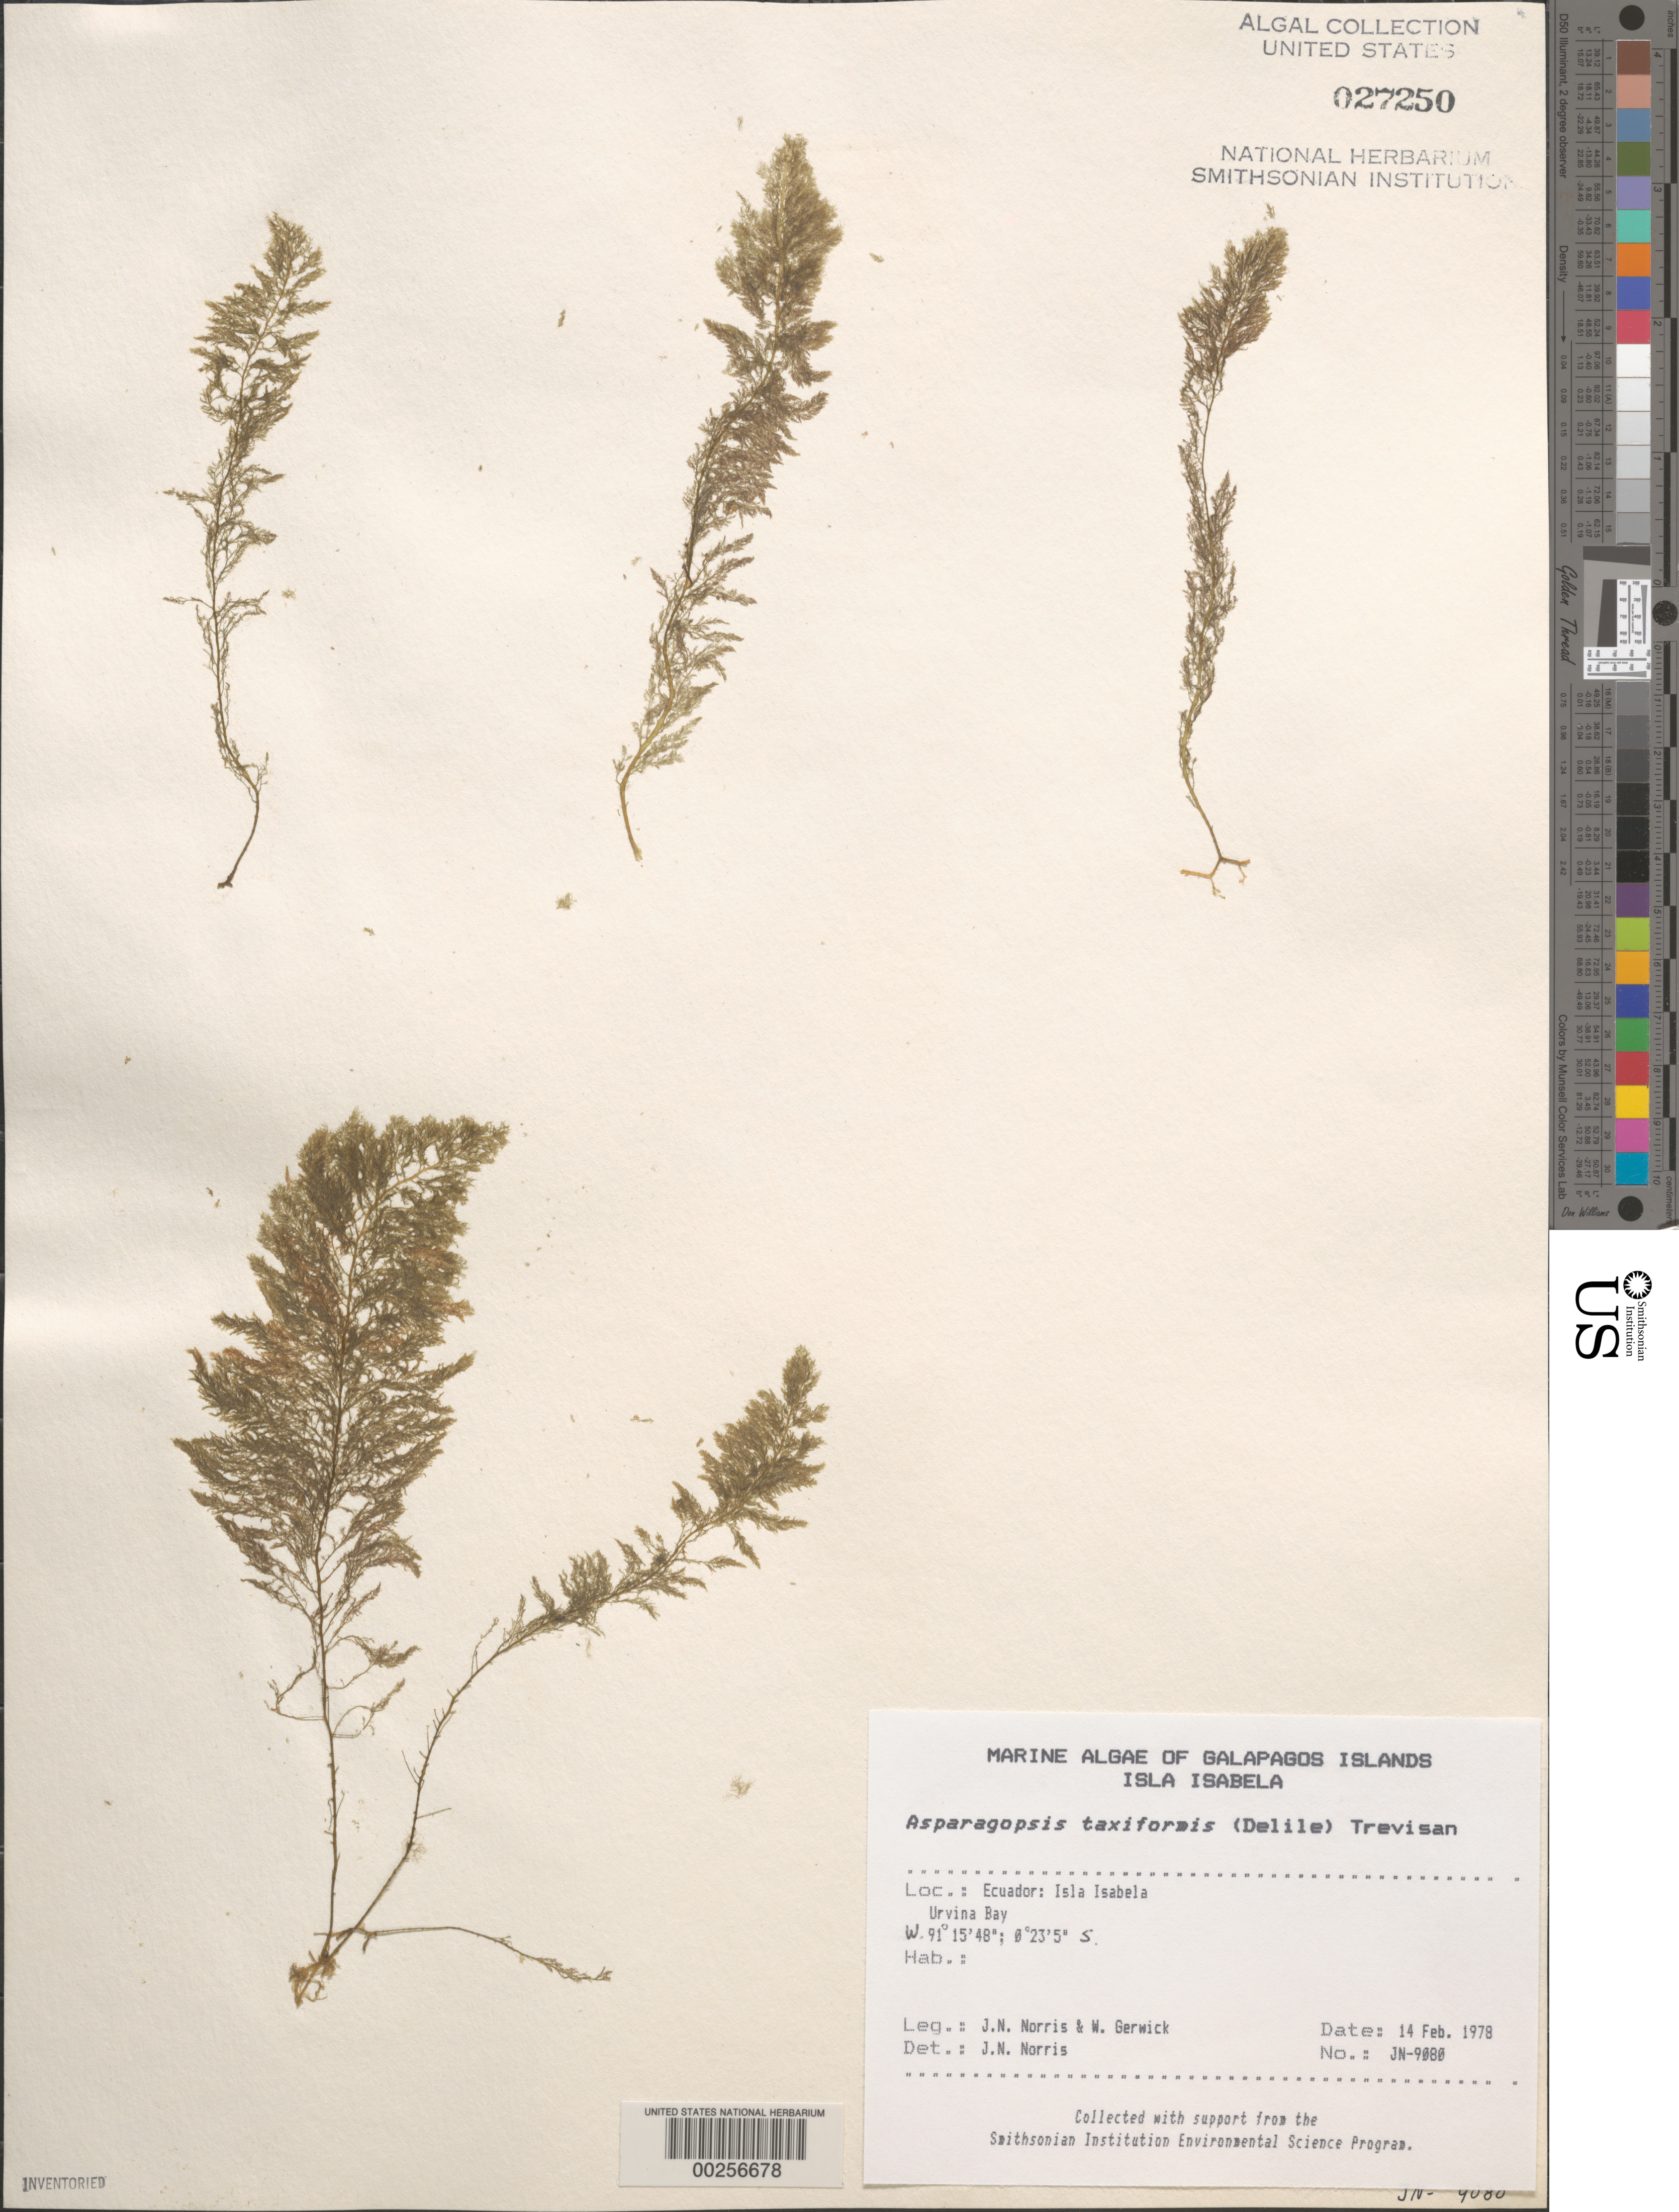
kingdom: Plantae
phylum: Rhodophyta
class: Florideophyceae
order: Bonnemaisoniales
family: Bonnemaisoniaceae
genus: Asparagopsis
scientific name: Asparagopsis taxiformis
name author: (Delile) Trevis.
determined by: Norris, James N.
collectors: J. N. Norris & W. Gerwick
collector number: JN-9080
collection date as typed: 14 Feb 1978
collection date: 1978-02-14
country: Ecuador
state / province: Colón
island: Isabela [Albemarle]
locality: Urvina Bay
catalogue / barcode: US 27250